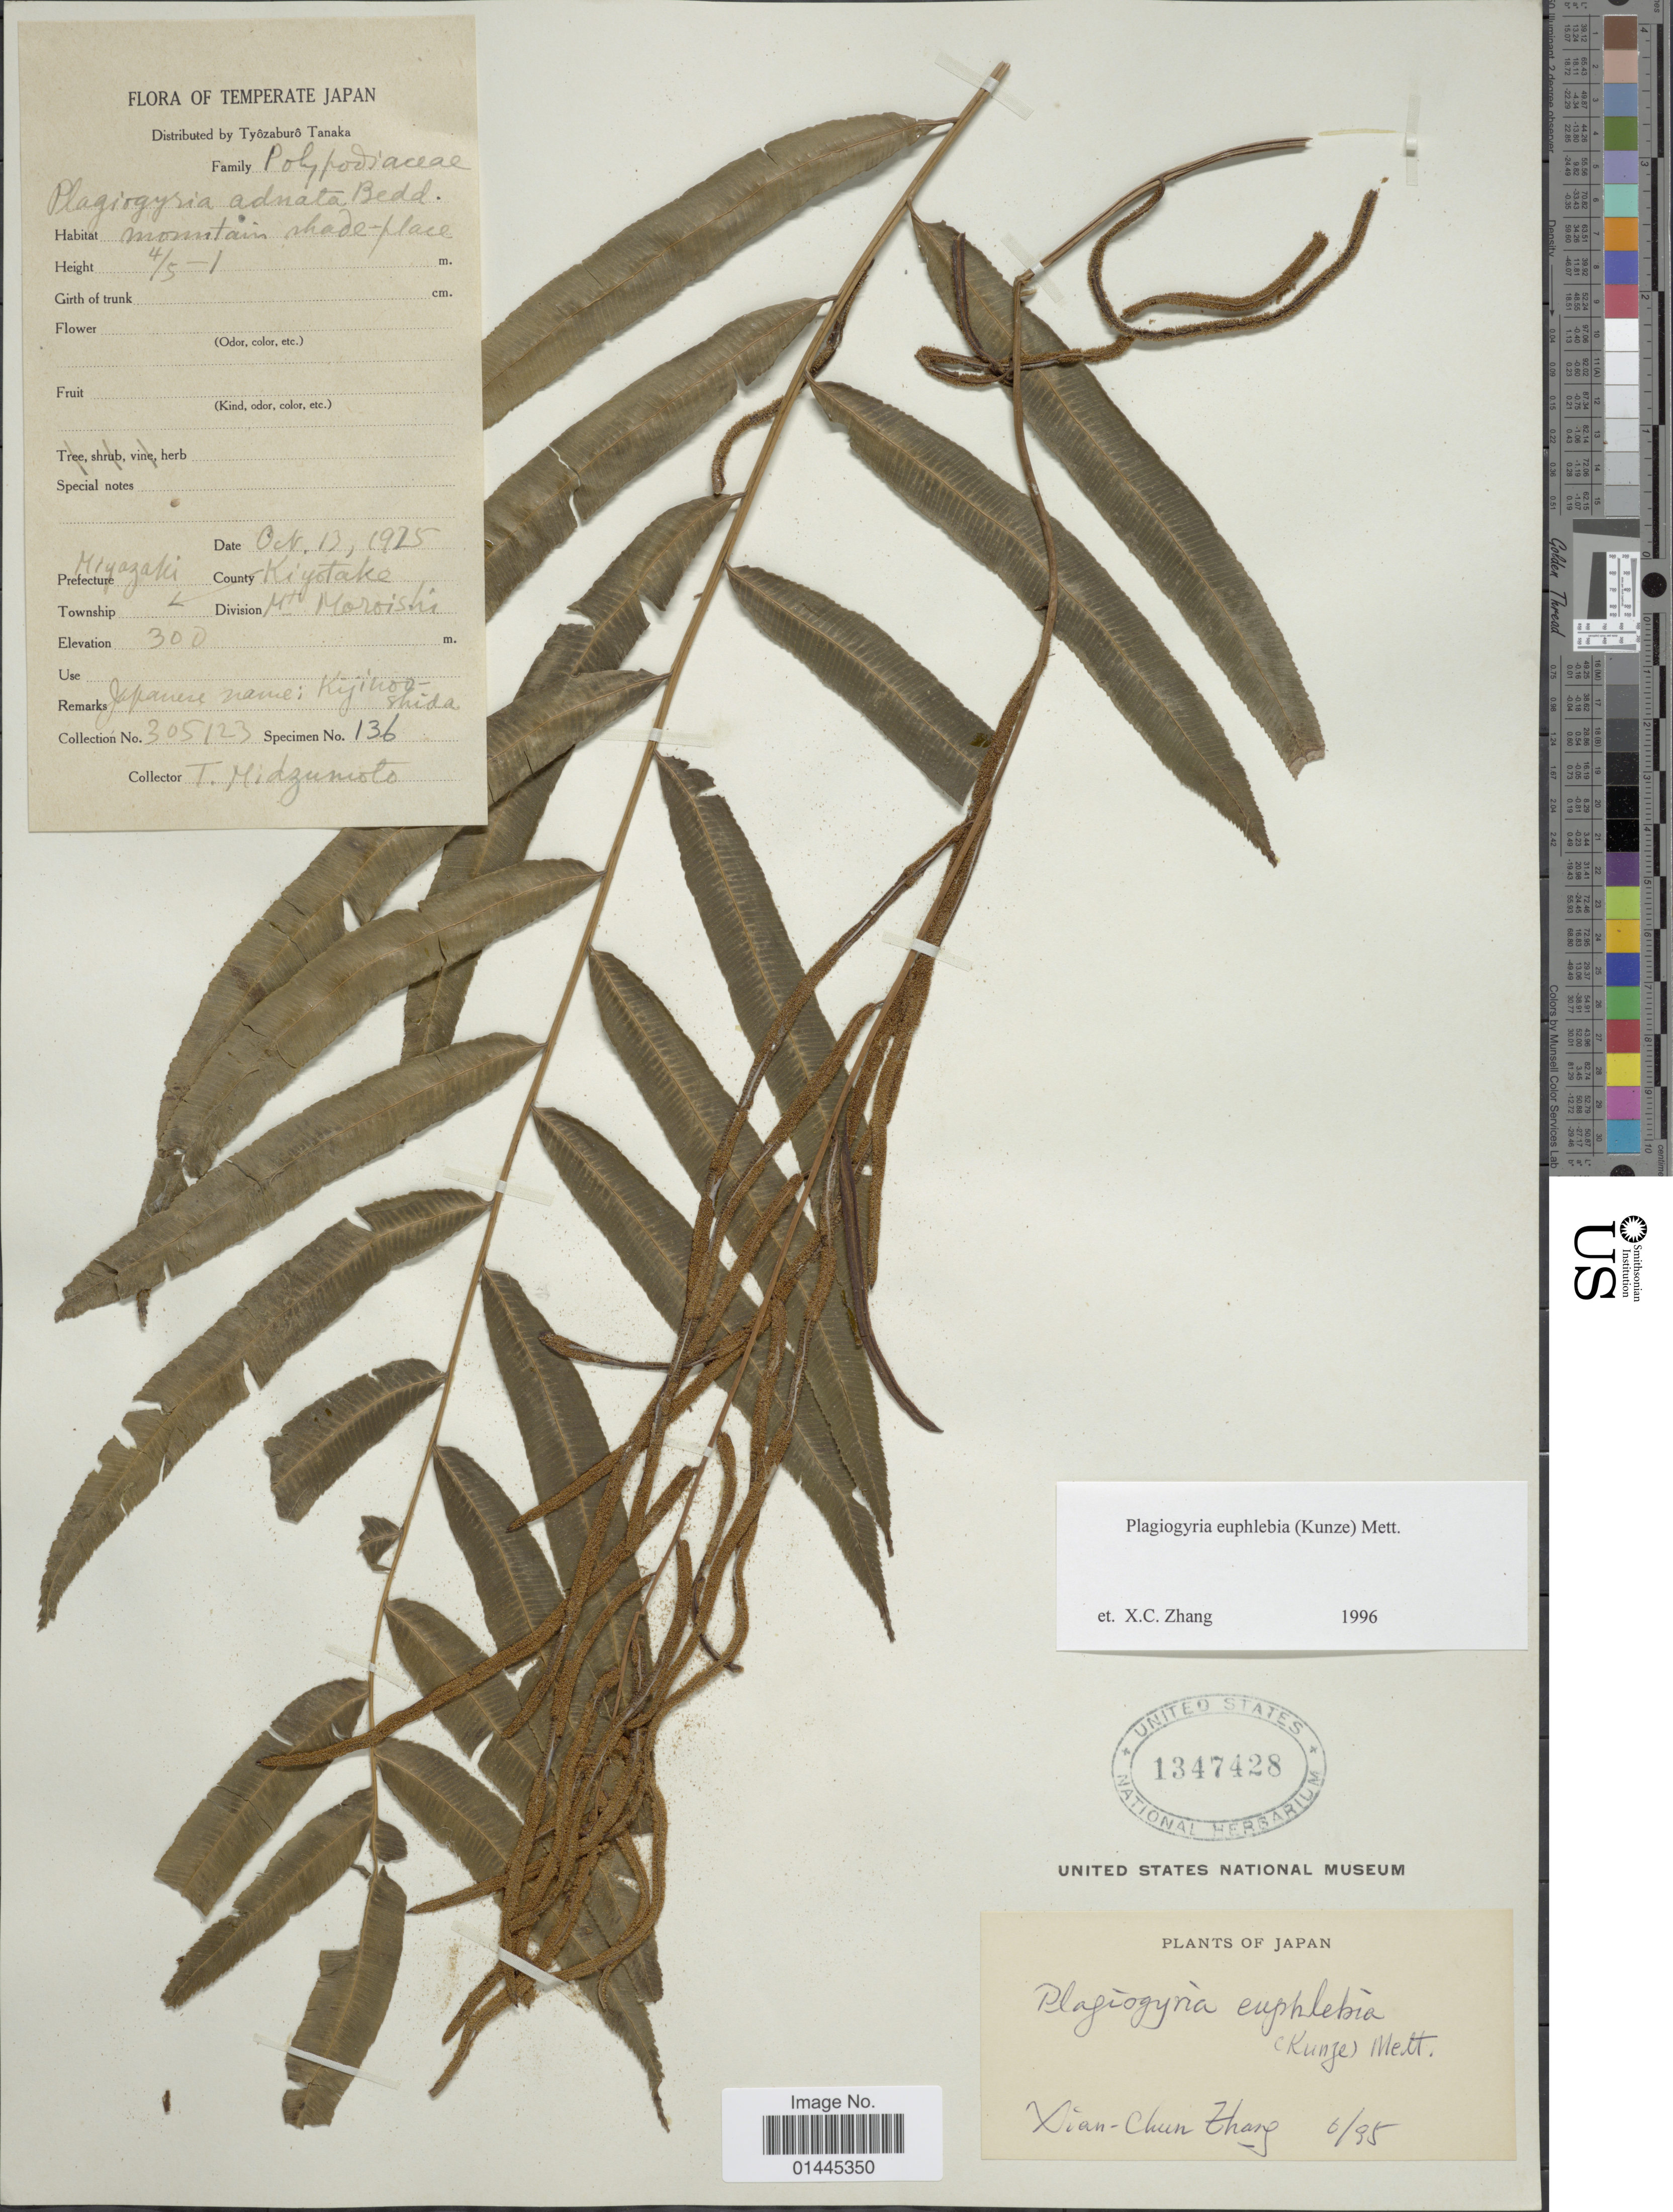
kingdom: Plantae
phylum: Tracheophyta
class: Polypodiopsida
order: Cyatheales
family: Plagiogyriaceae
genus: Plagiogyria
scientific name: Plagiogyria euphlebia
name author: (Kunze) Mett.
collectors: X. C. Zhang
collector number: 305123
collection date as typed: Transcribed d/m/y: /6/95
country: Japan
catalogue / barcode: US 1347428